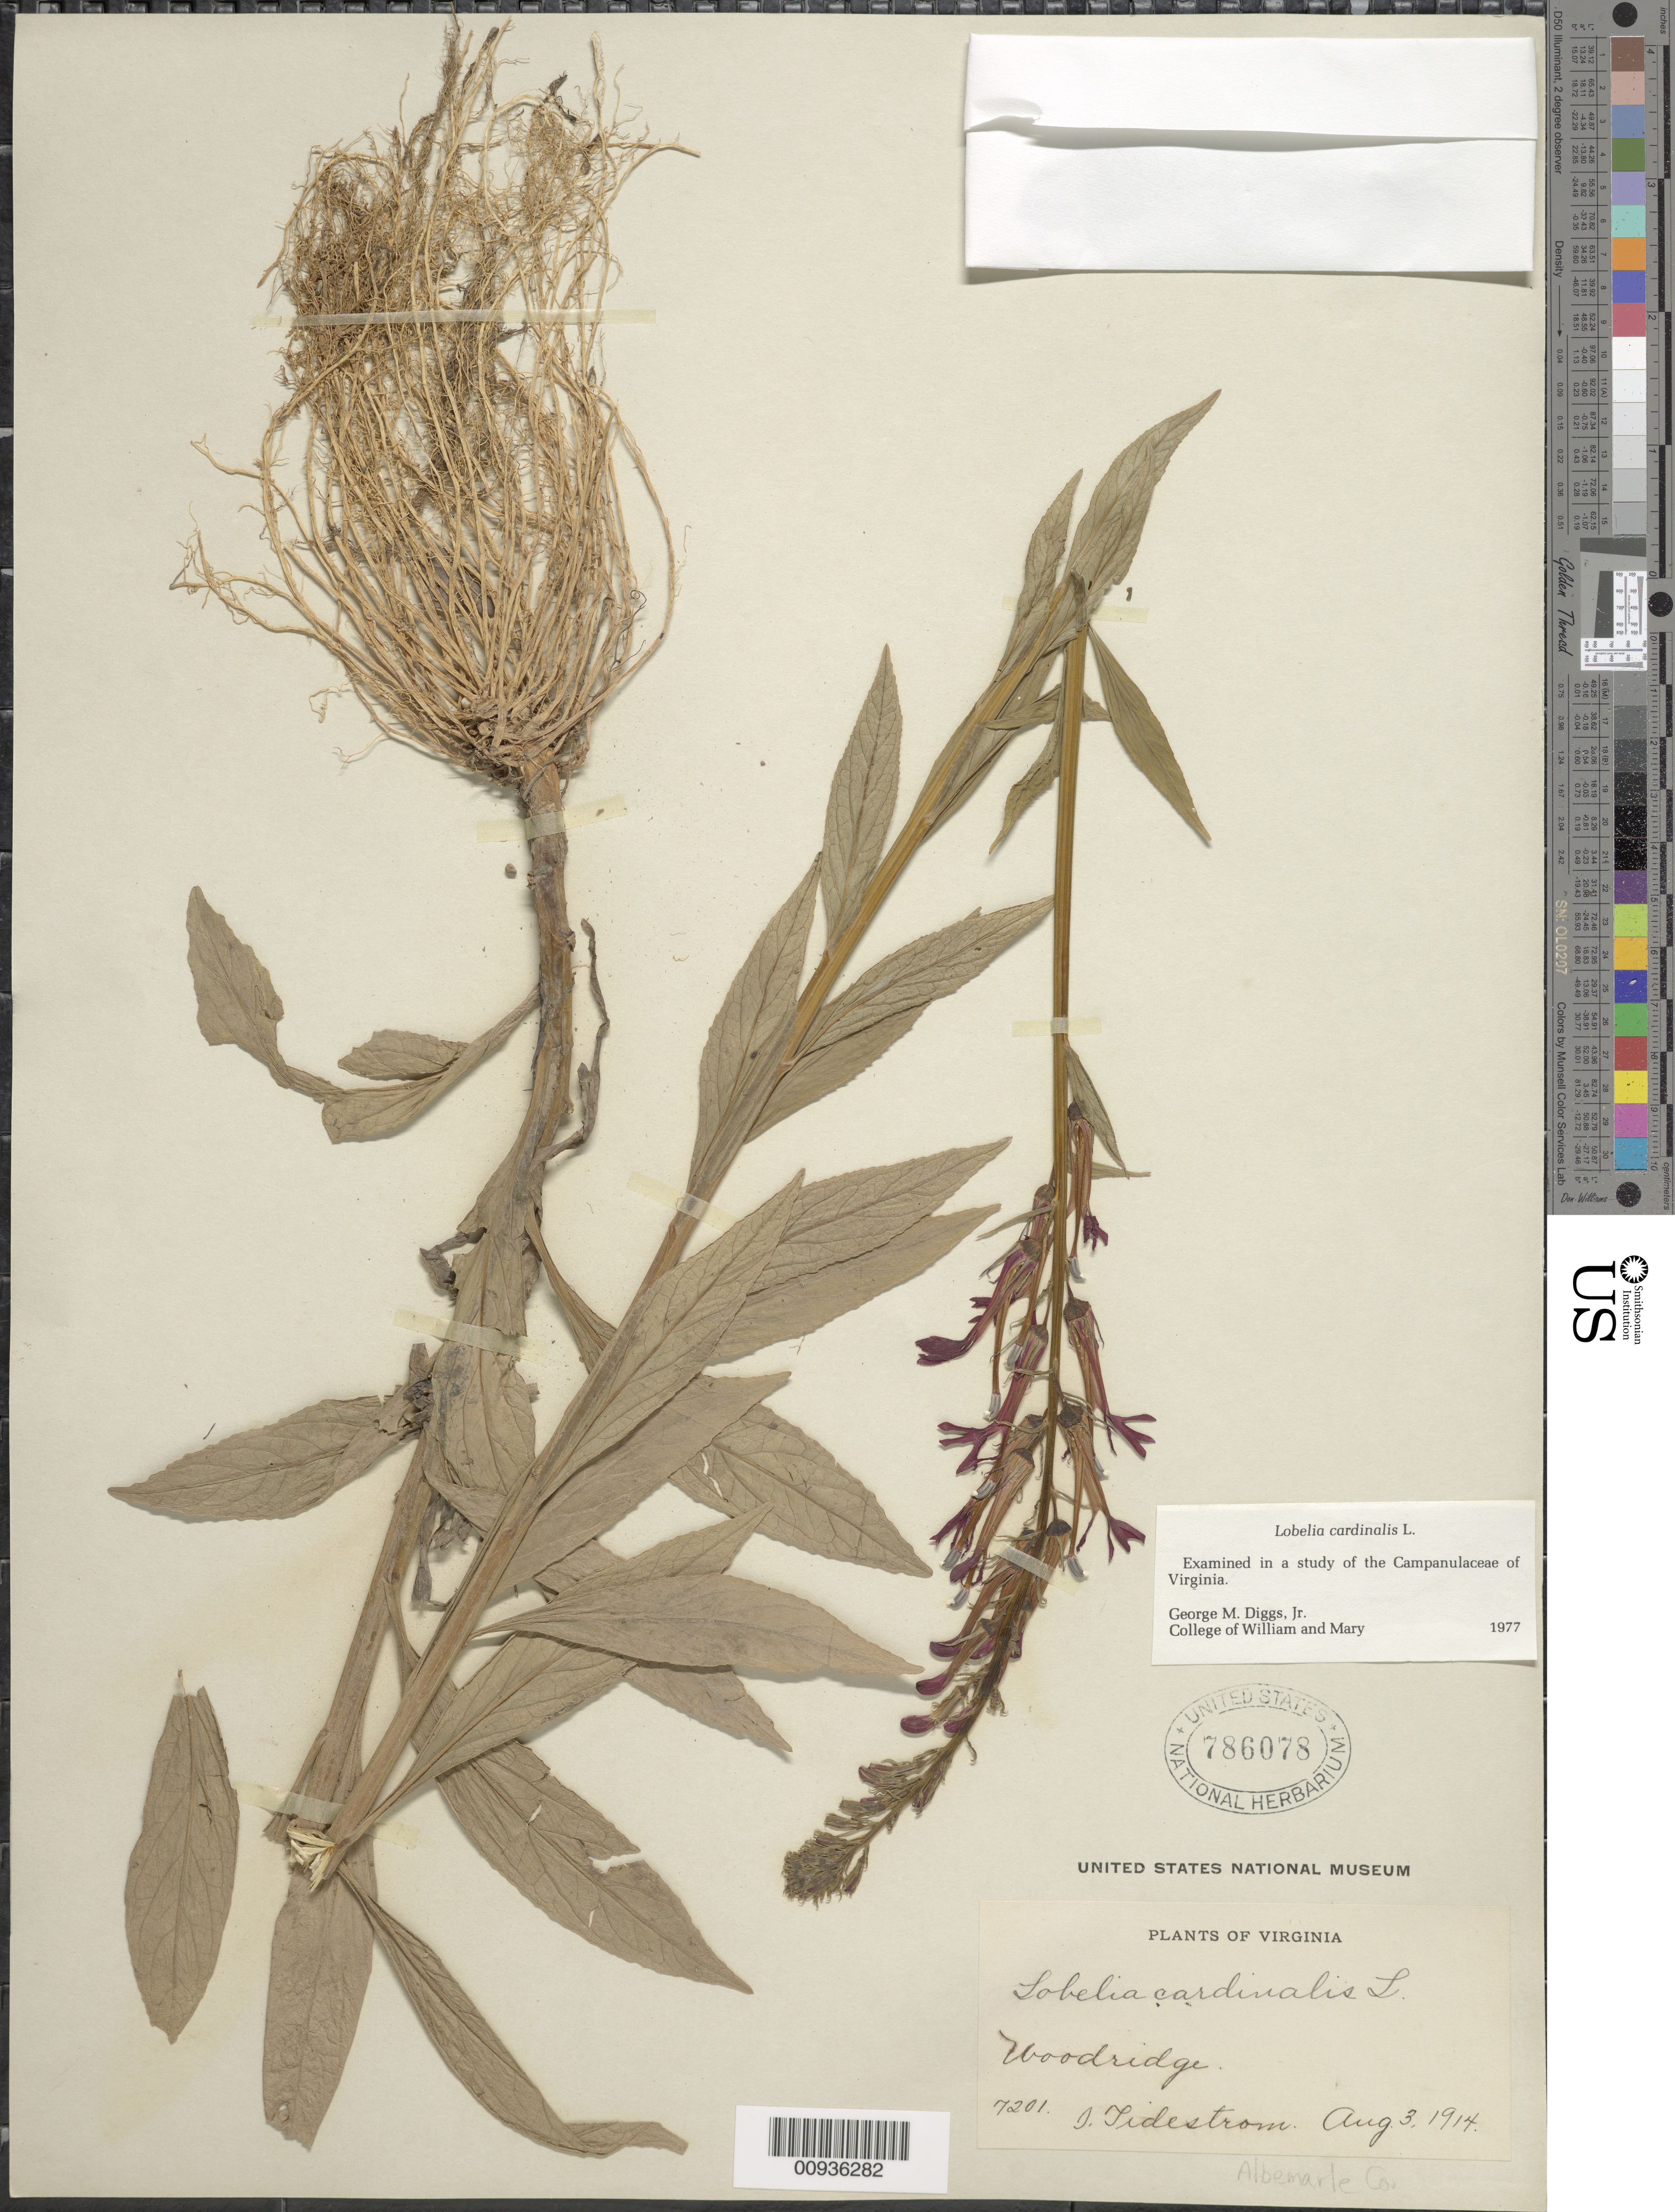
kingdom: Plantae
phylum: Tracheophyta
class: Magnoliopsida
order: Asterales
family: Campanulaceae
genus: Lobelia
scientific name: Lobelia cardinalis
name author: L.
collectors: I. F. Tidestrom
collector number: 7201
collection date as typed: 03 Aug 1914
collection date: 1914-08-03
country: United States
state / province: Virginia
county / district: Prince William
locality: Woodbridge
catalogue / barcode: US 786078